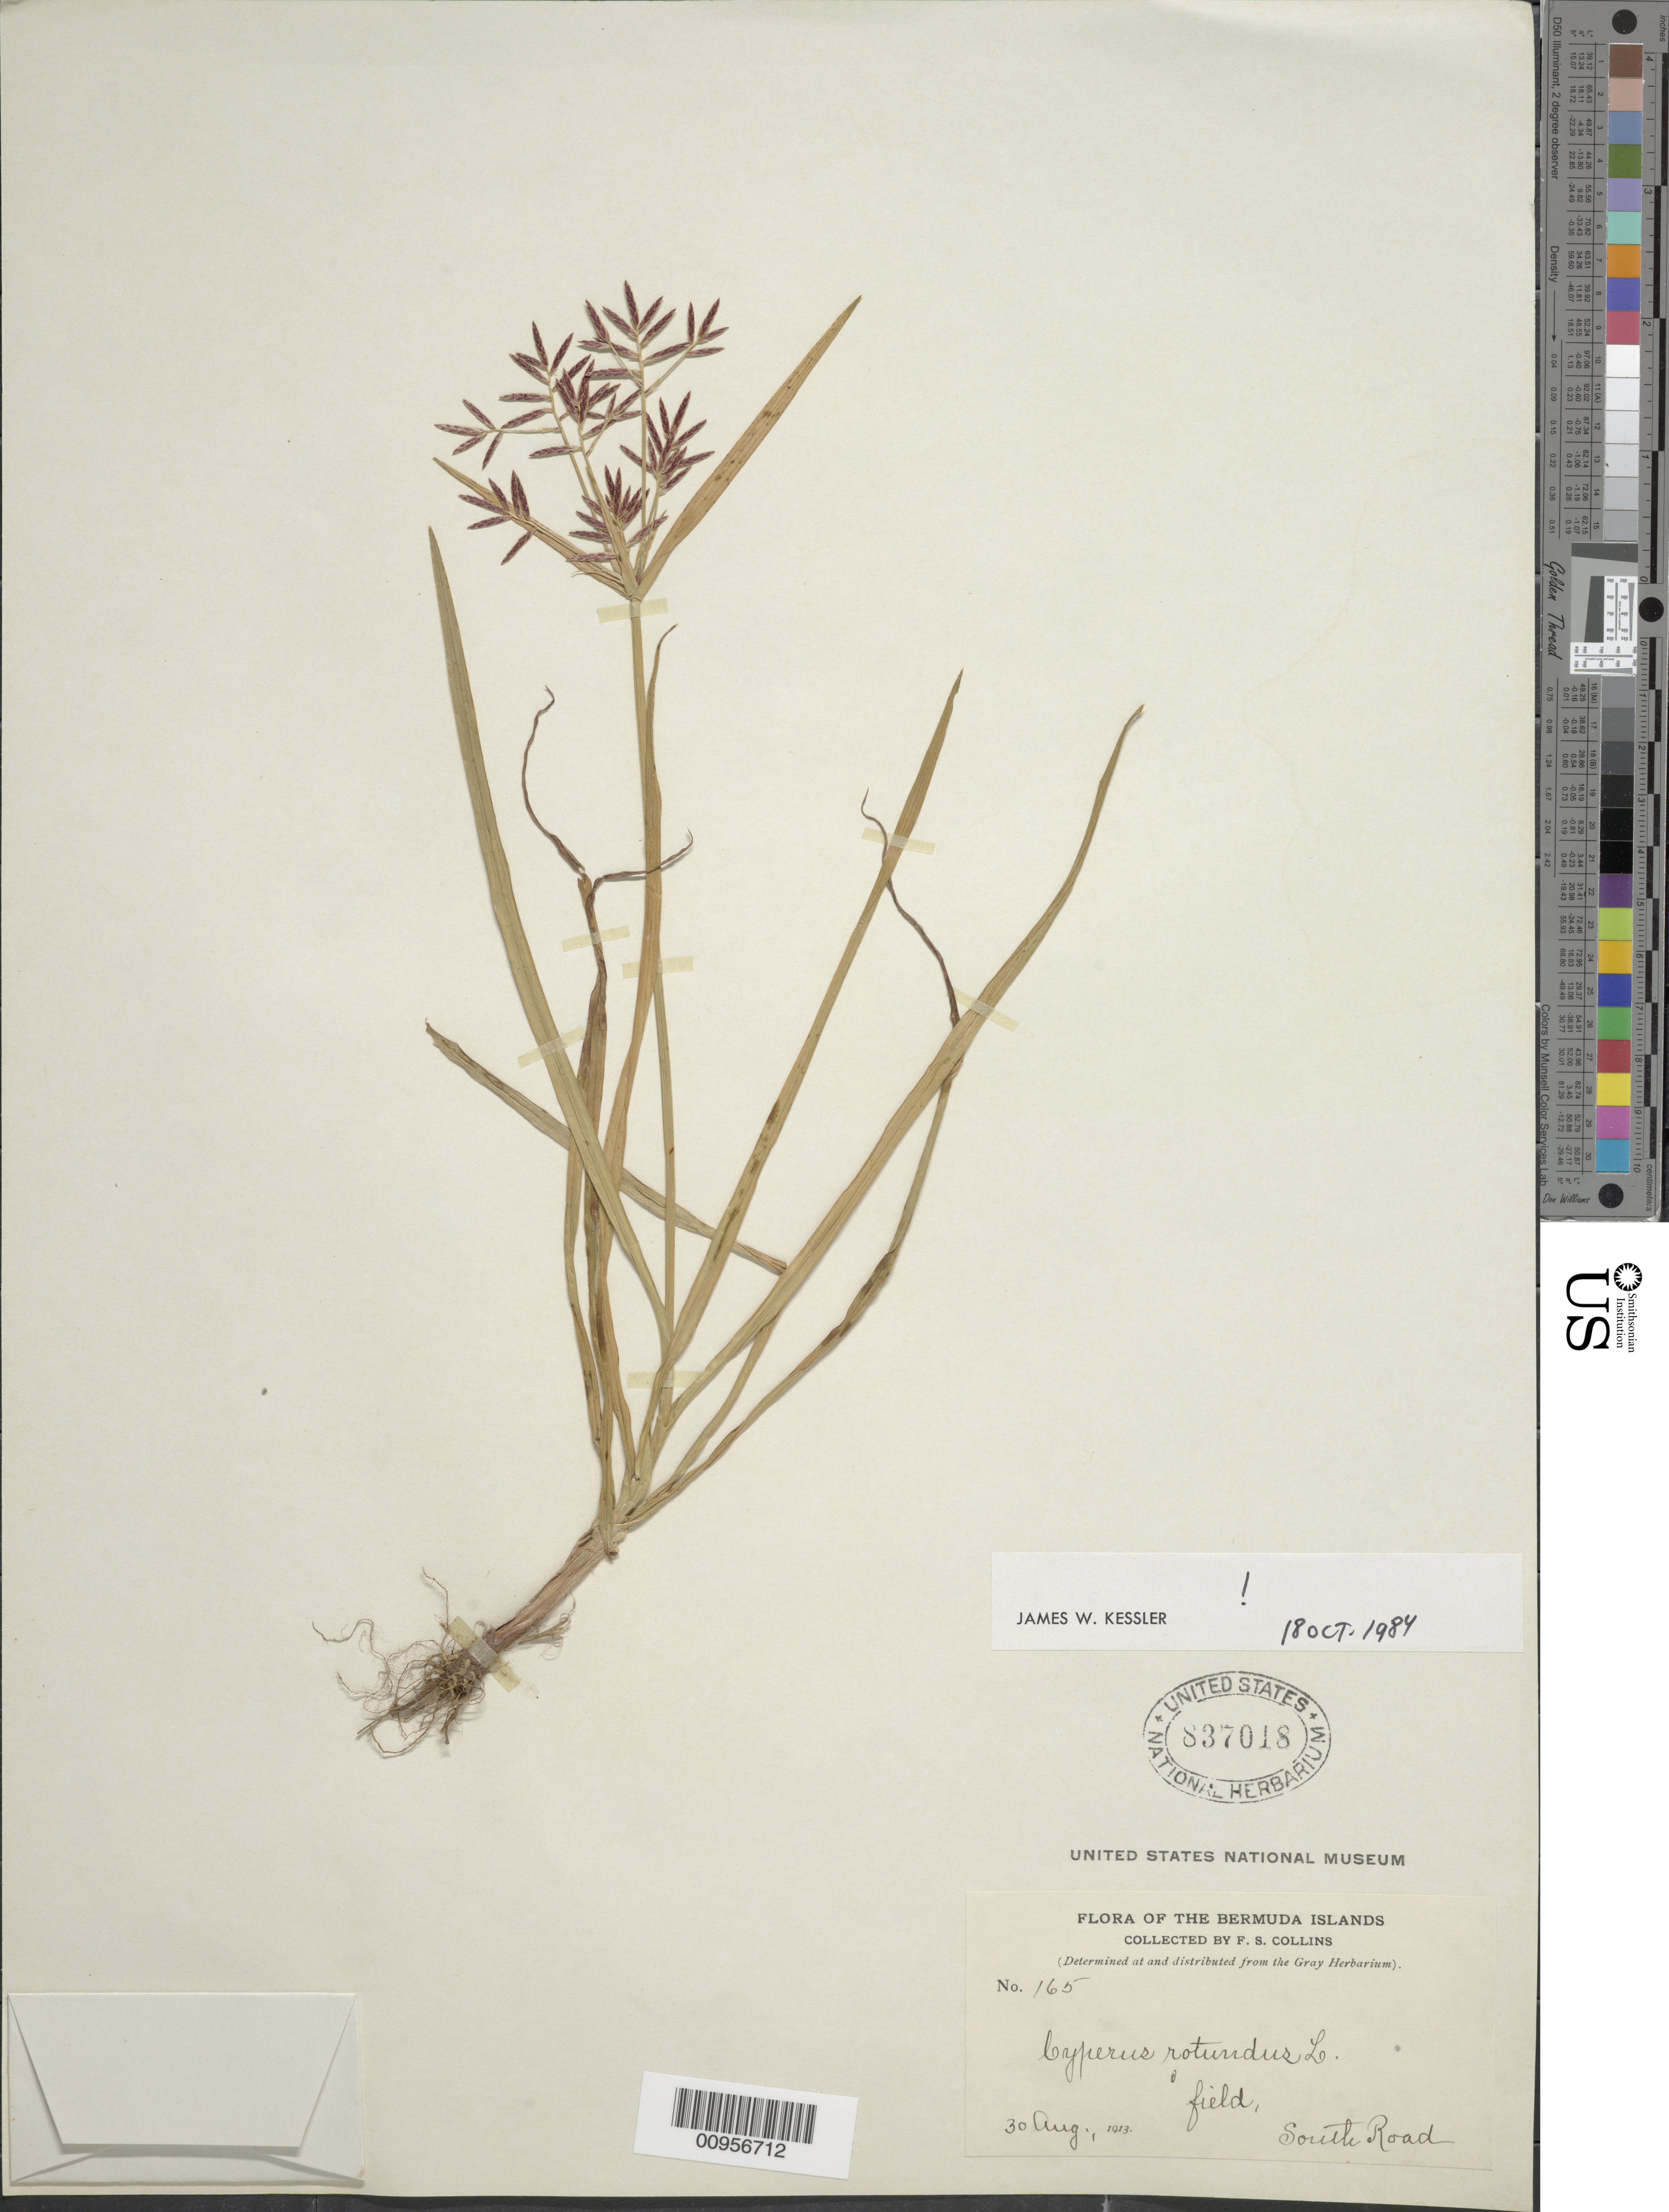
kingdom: Plantae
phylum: Tracheophyta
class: Liliopsida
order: Poales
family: Cyperaceae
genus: Cyperus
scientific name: Cyperus rotundus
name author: L.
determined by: Kessler, J. W.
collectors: F. Collins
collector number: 165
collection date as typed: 30 Aug 1913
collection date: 1913-08-30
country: Bermuda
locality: South Road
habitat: Field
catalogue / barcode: US 837018